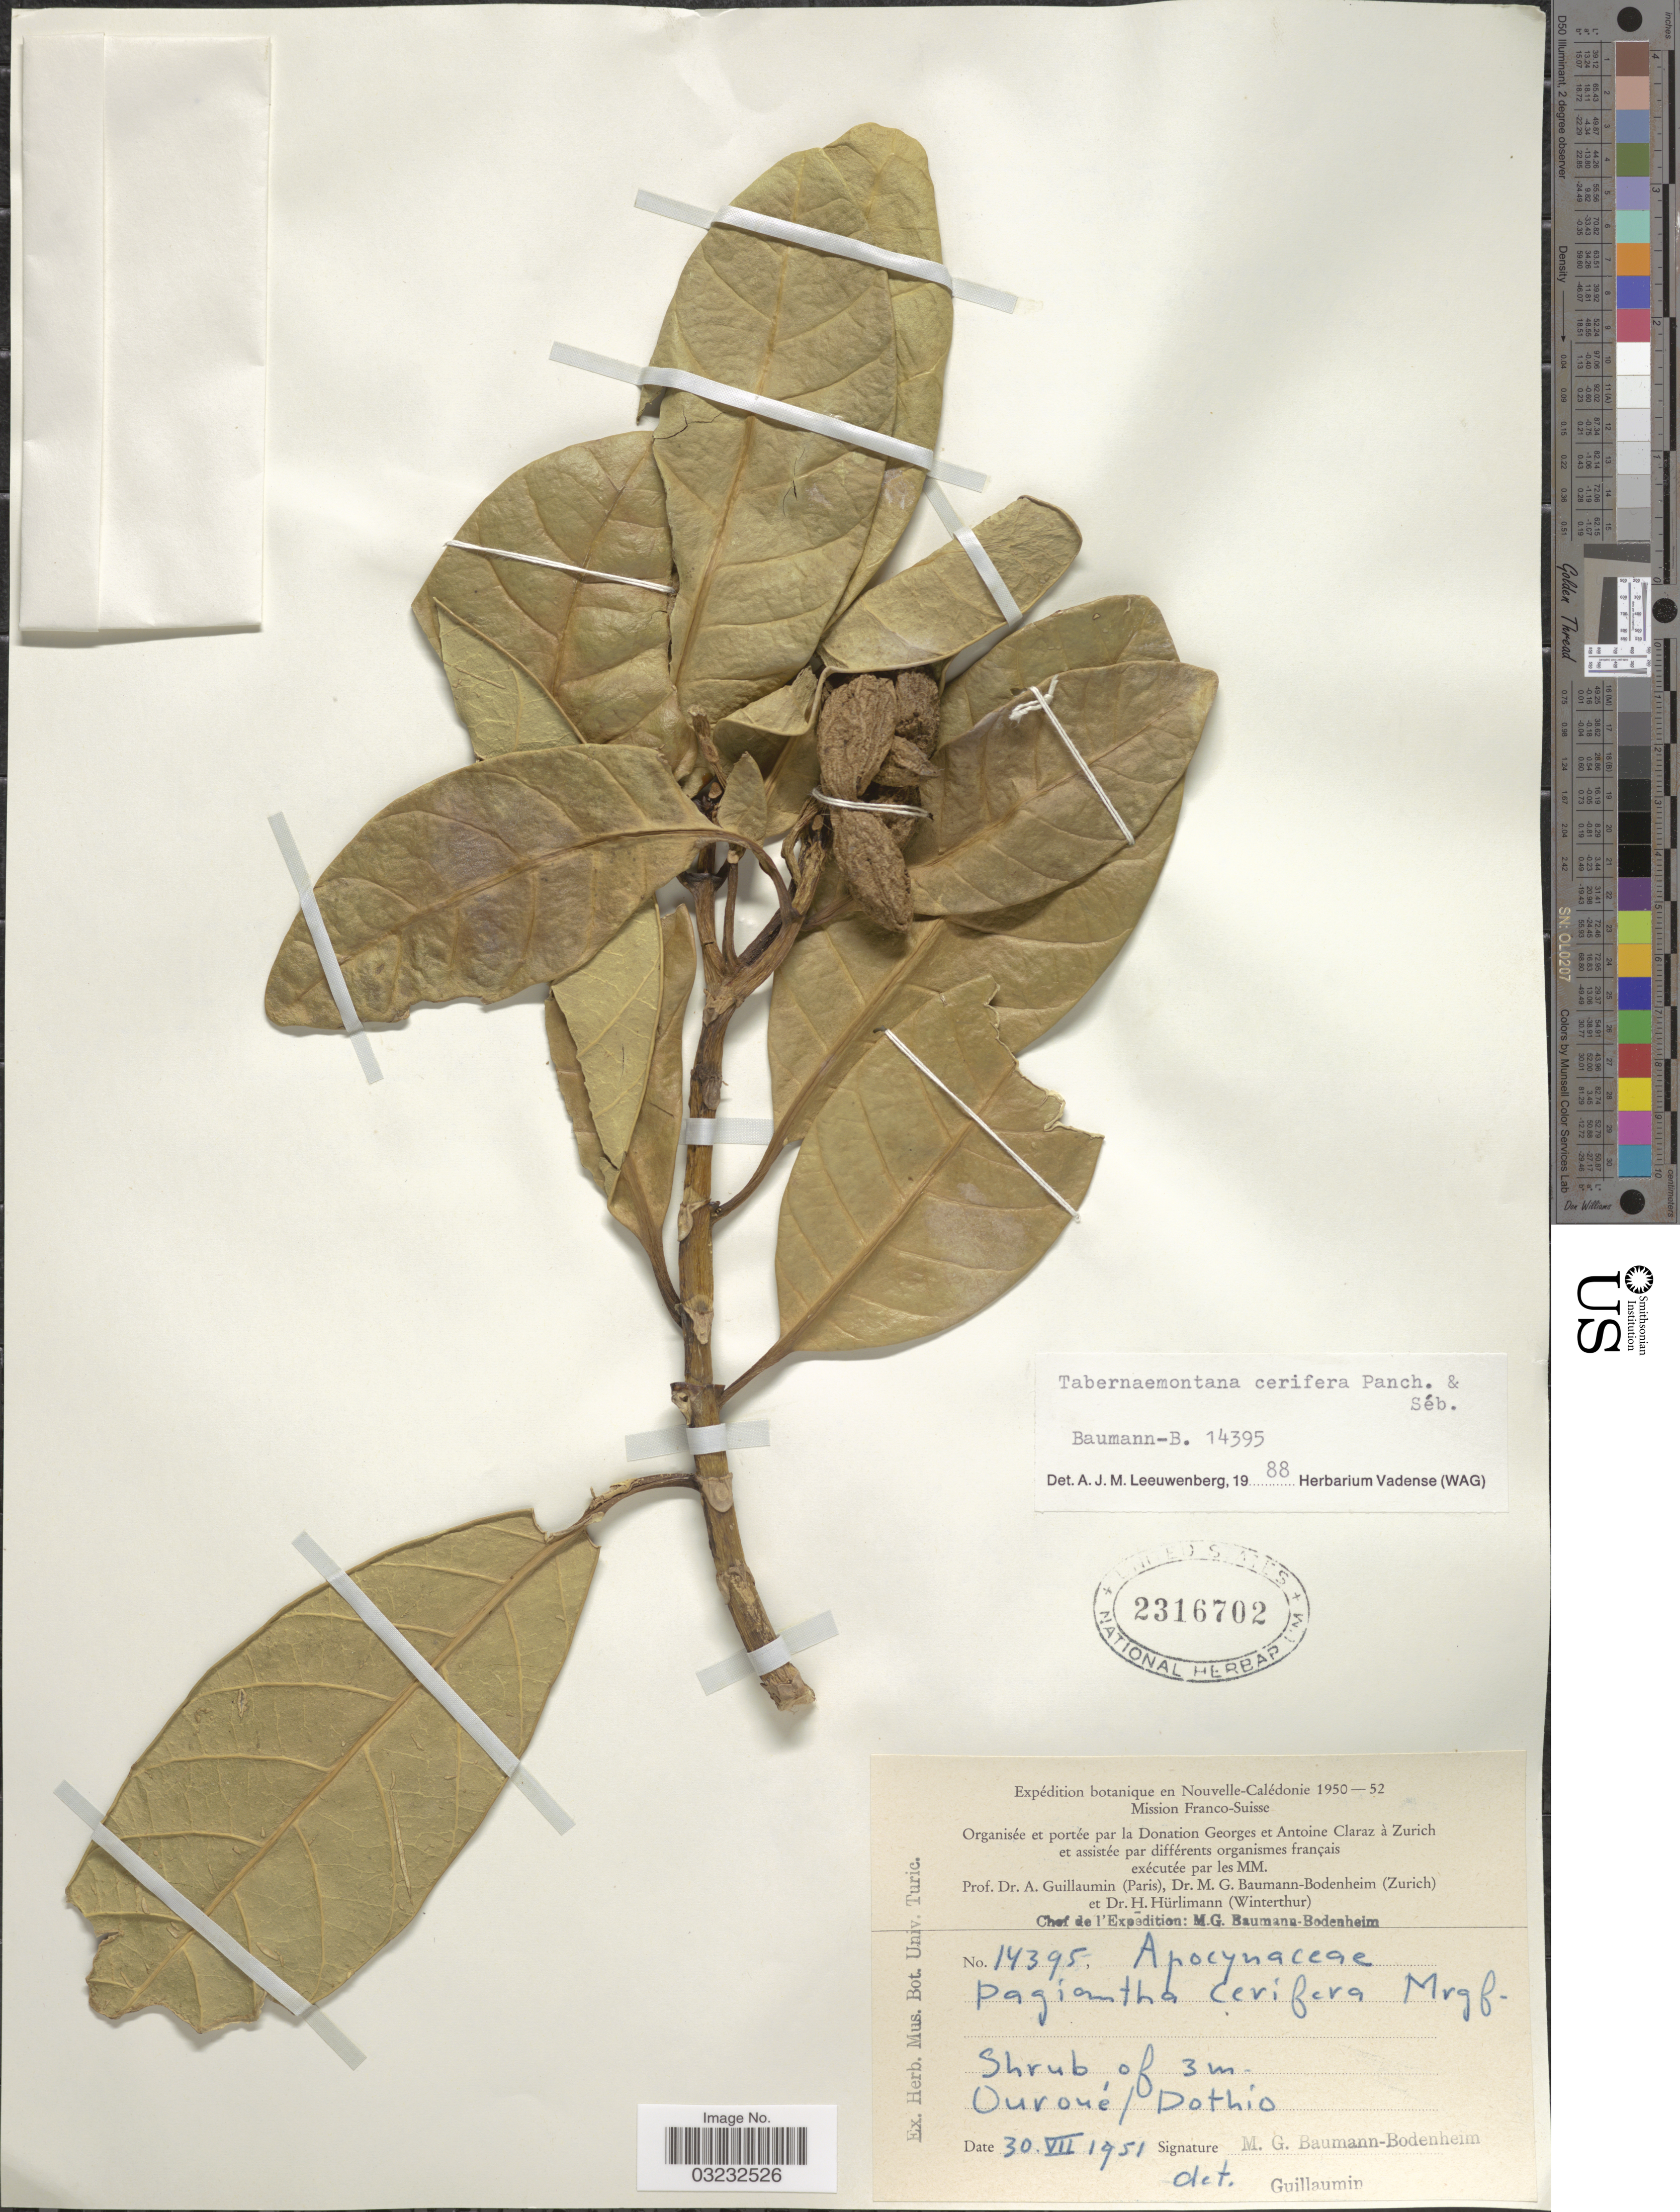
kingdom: Plantae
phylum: Tracheophyta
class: Magnoliopsida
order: Gentianales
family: Apocynaceae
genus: Tabernaemontana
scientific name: Tabernaemontana cerifera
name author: Pancher & Sebert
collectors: M. G. Baumann-Bodenheim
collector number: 14395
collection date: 1951-07-30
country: New Caledonia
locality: Ouroué/Dothio.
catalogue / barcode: US 2316702